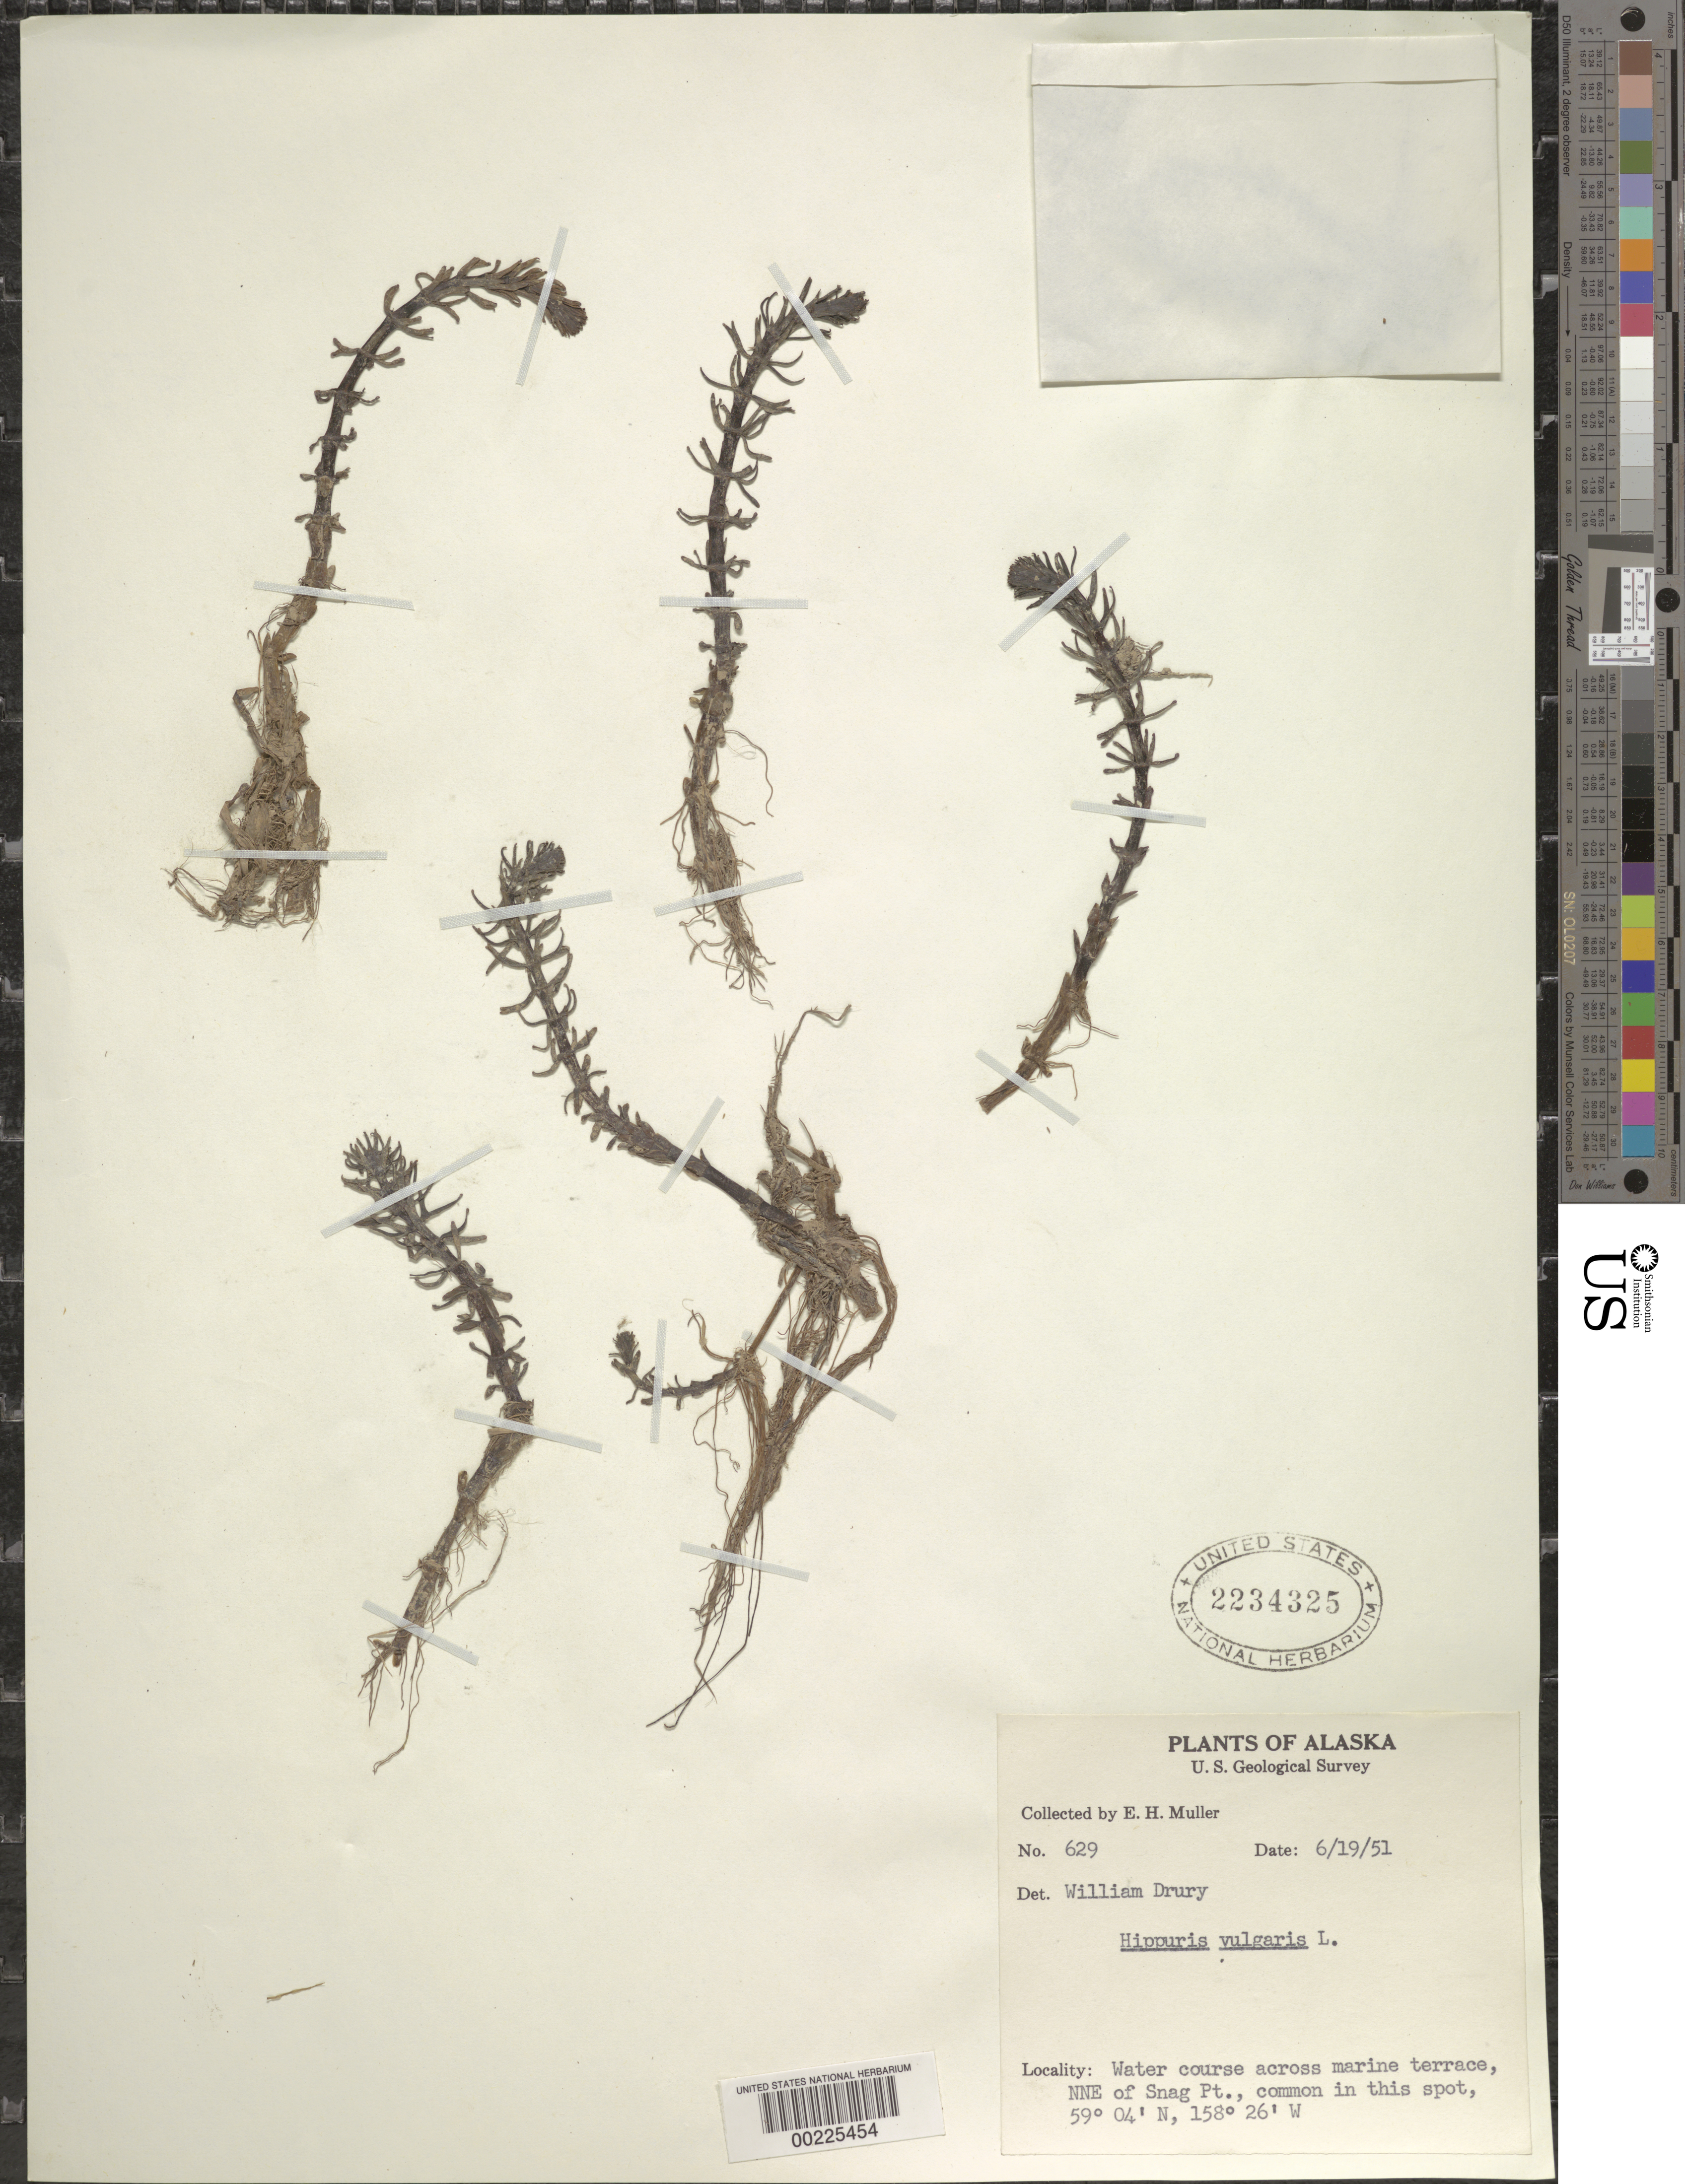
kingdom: Plantae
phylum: Tracheophyta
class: Magnoliopsida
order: Lamiales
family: Plantaginaceae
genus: Hippuris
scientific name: Hippuris vulgaris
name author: L.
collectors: E. H. Muller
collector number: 629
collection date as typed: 19 Jun 1951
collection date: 1951-06-19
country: United States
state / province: Alaska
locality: Water course across marine terrace, nne of snag point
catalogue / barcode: US 2234325